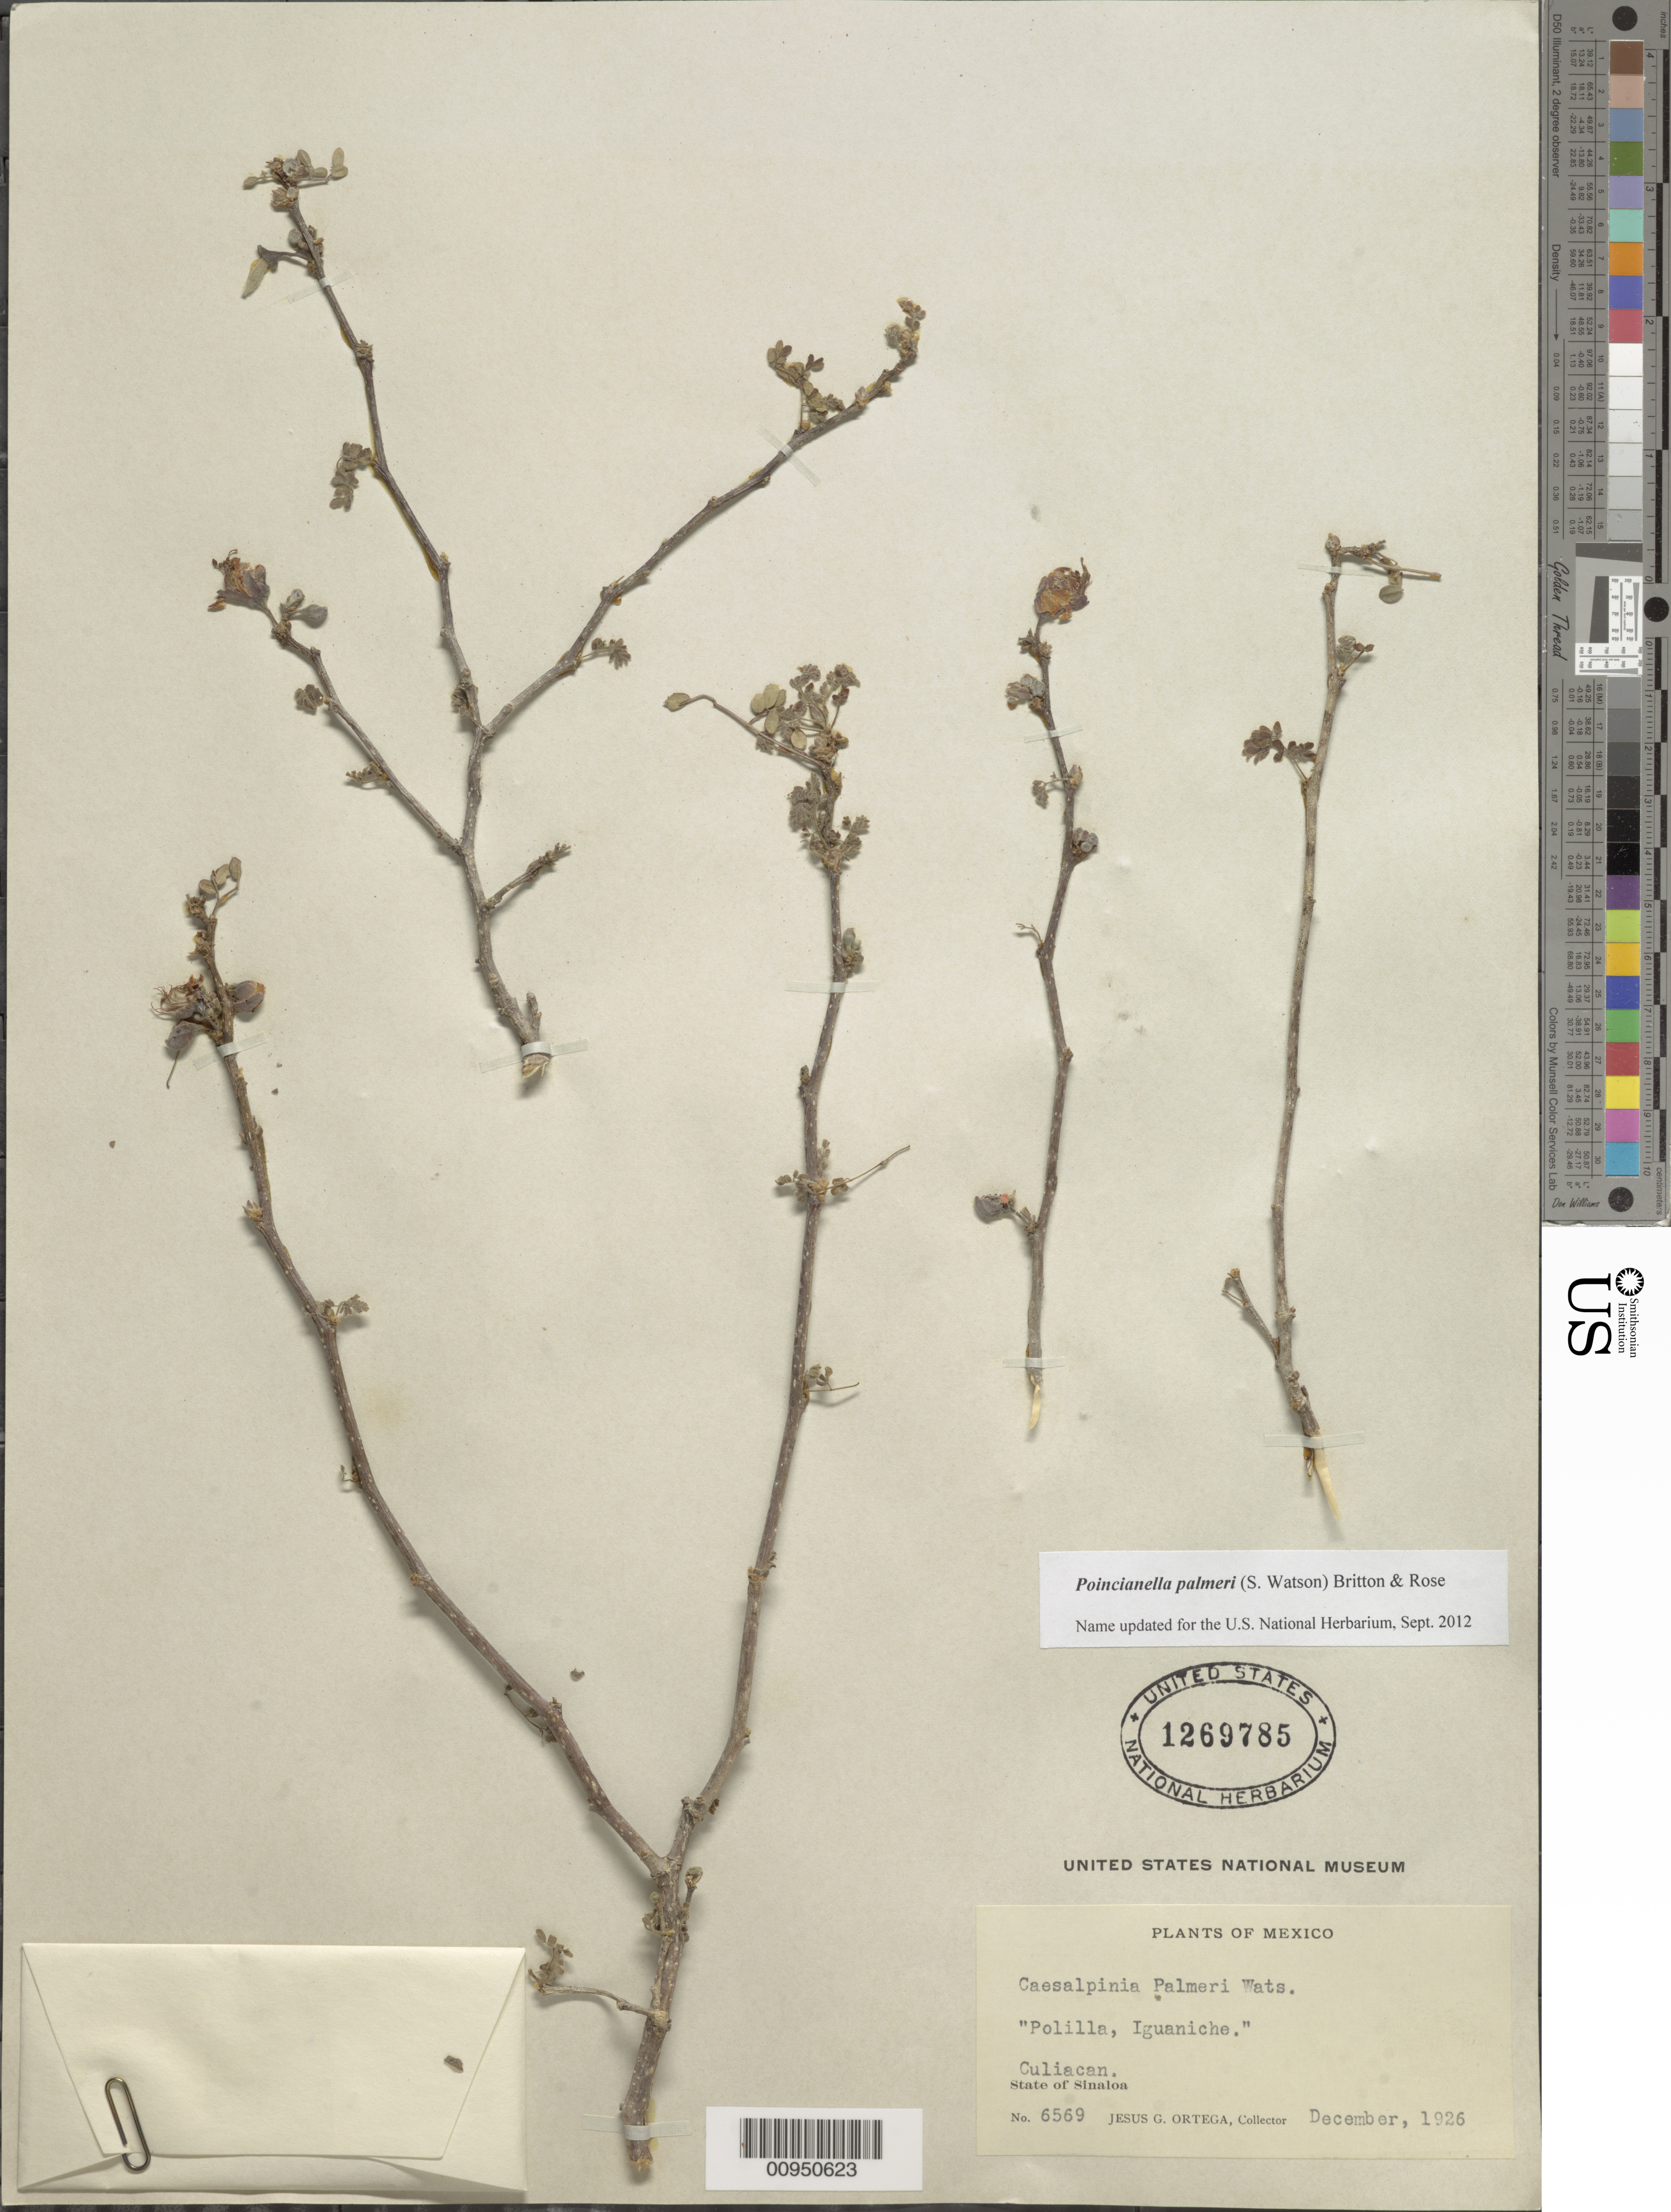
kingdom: Plantae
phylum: Tracheophyta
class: Magnoliopsida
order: Fabales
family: Fabaceae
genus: Erythrostemon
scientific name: Erythrostemon palmeri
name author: (S. Watson) Gagnon & G.P. Lewis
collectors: J. Ortega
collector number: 6569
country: Mexico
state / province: Sinaloa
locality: Culiacan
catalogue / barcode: US 1269785